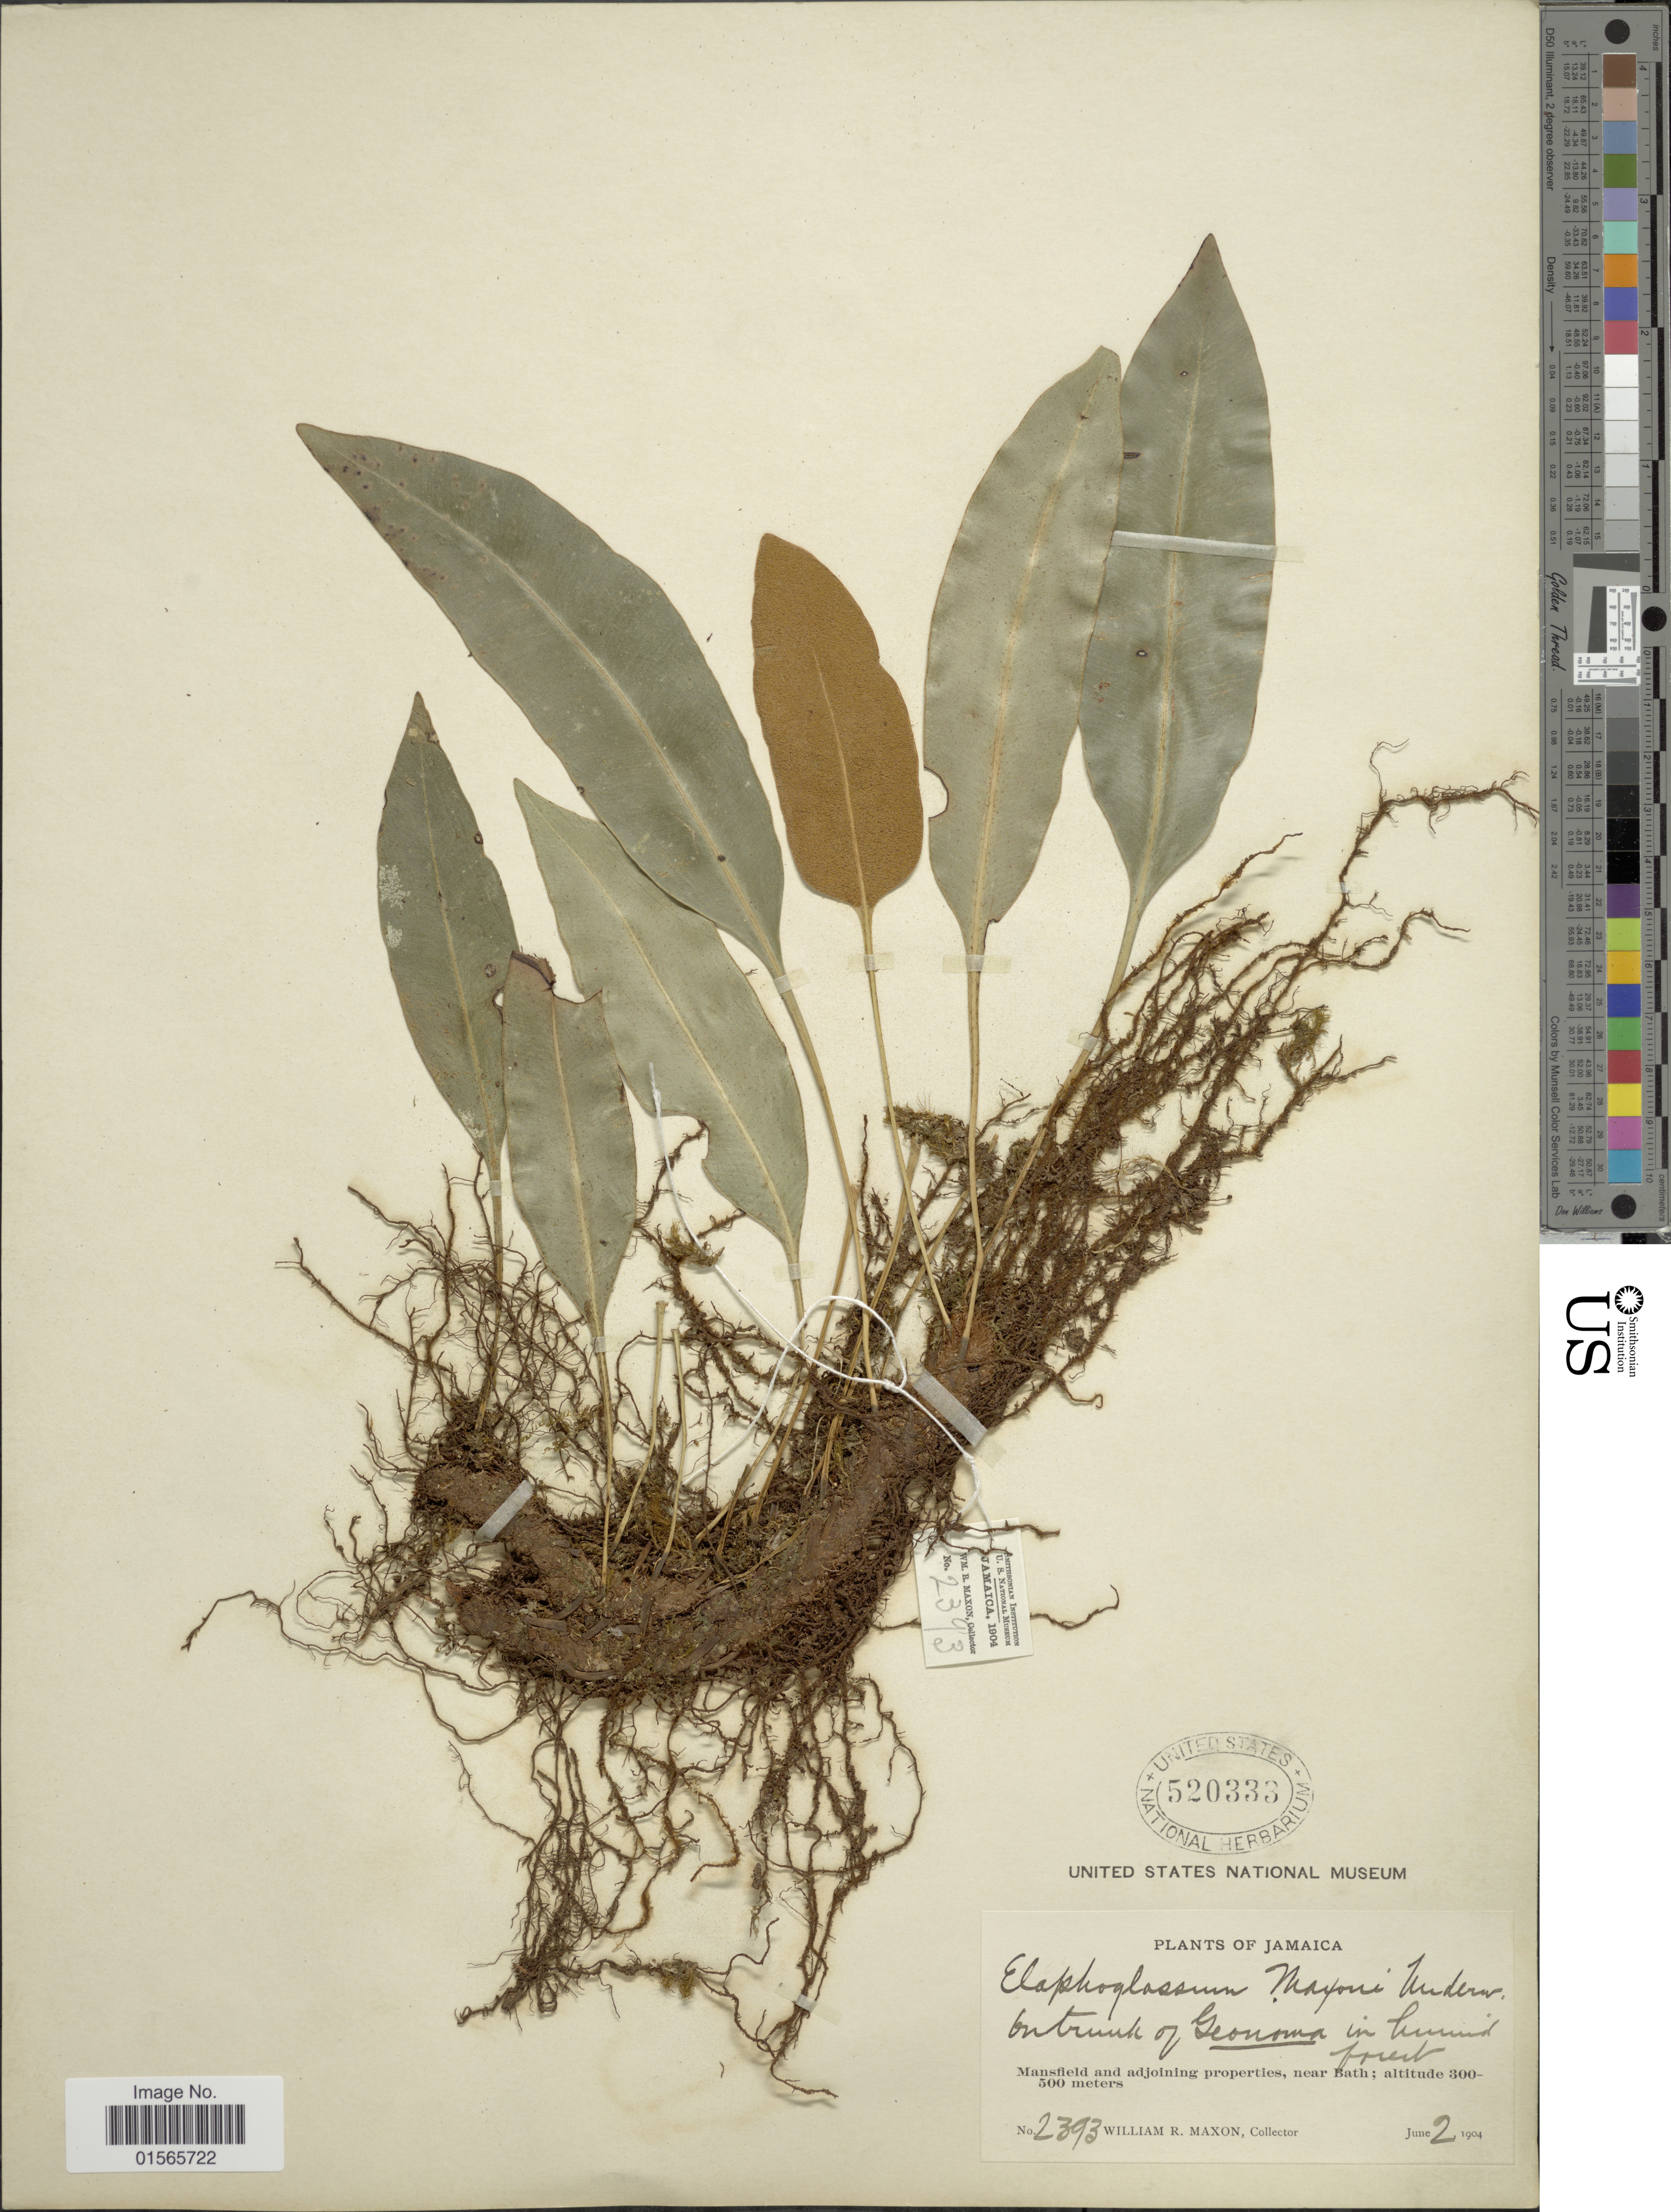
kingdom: Plantae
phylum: Tracheophyta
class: Polypodiopsida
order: Polypodiales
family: Dryopteridaceae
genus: Elaphoglossum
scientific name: Elaphoglossum maxonii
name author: Underw. ex C.V. Morton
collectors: W. R. Maxon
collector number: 2393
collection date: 1904-06-02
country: Jamaica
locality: Mansfield and adjoining properties, near Bath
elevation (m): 300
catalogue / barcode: US 520333